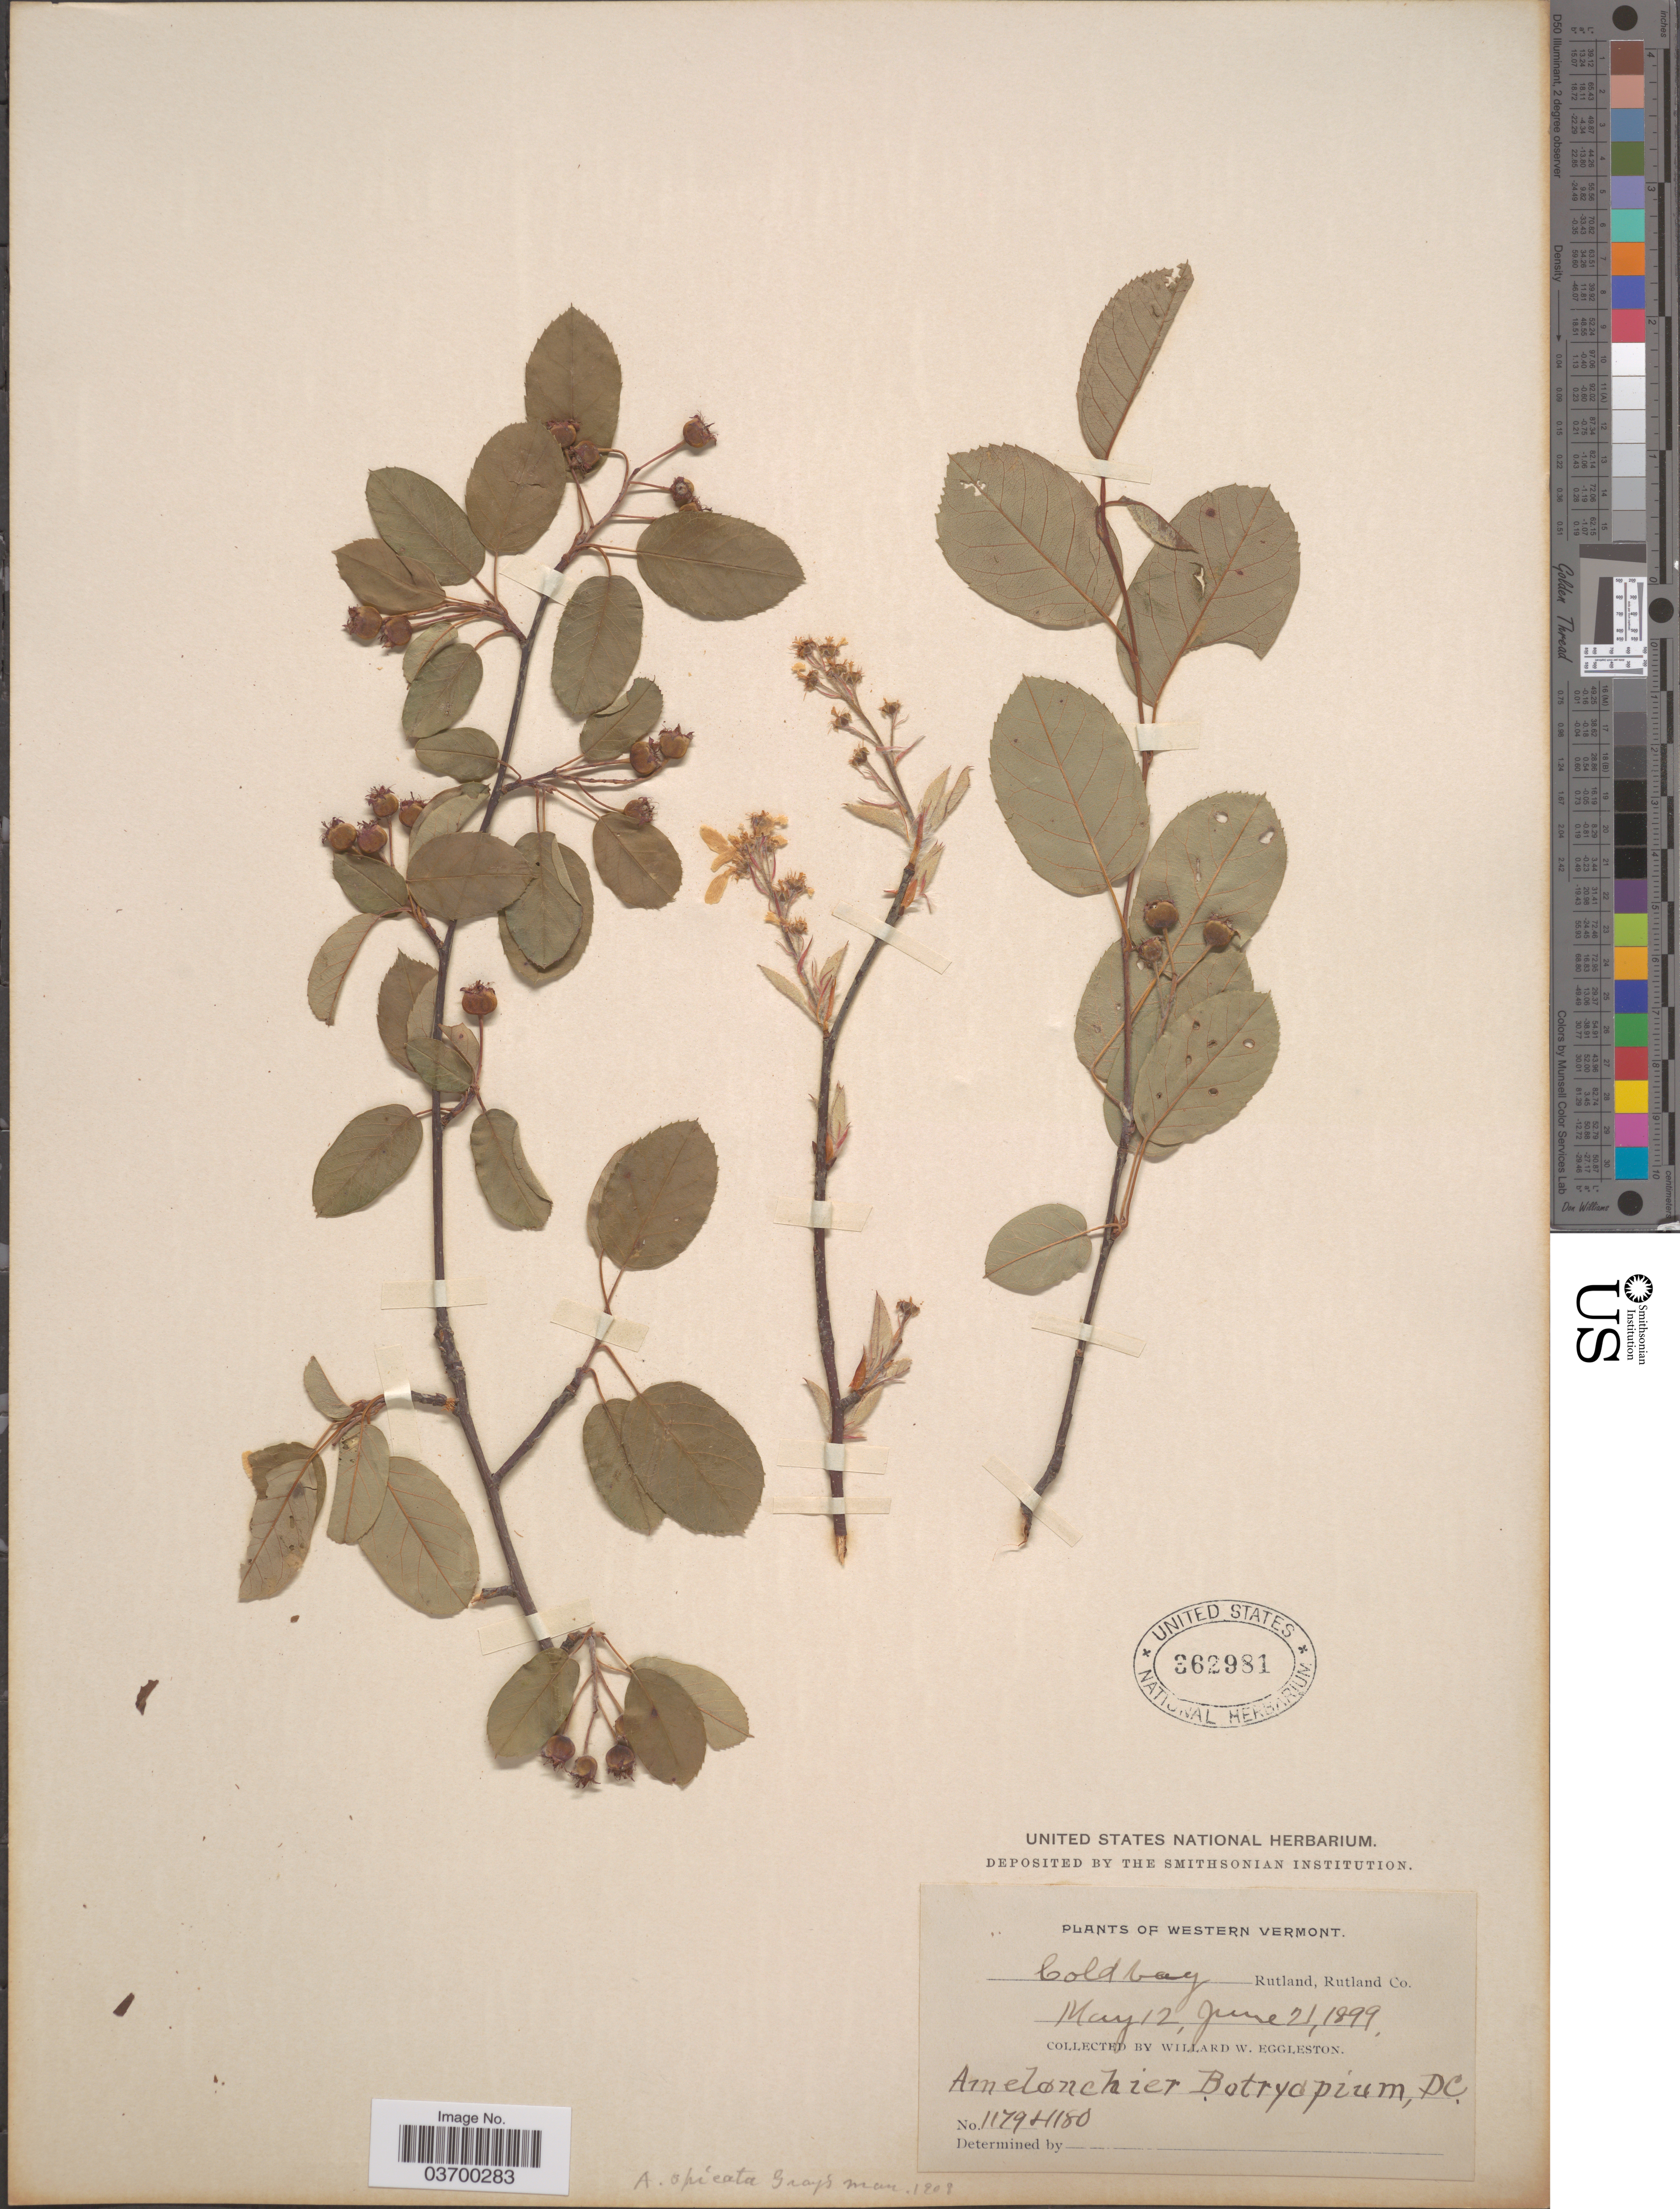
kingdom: Plantae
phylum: Tracheophyta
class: Magnoliopsida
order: Rosales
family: Rosaceae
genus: Amelanchier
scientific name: Amelanchier botryapium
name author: DC.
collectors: W. W. Eggleston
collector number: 1179/1180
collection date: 1899-05-12/1899-06-21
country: United States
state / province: Vermont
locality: Western Vermont. Coldbag Rutland, Rutland Co.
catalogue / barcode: US 362981